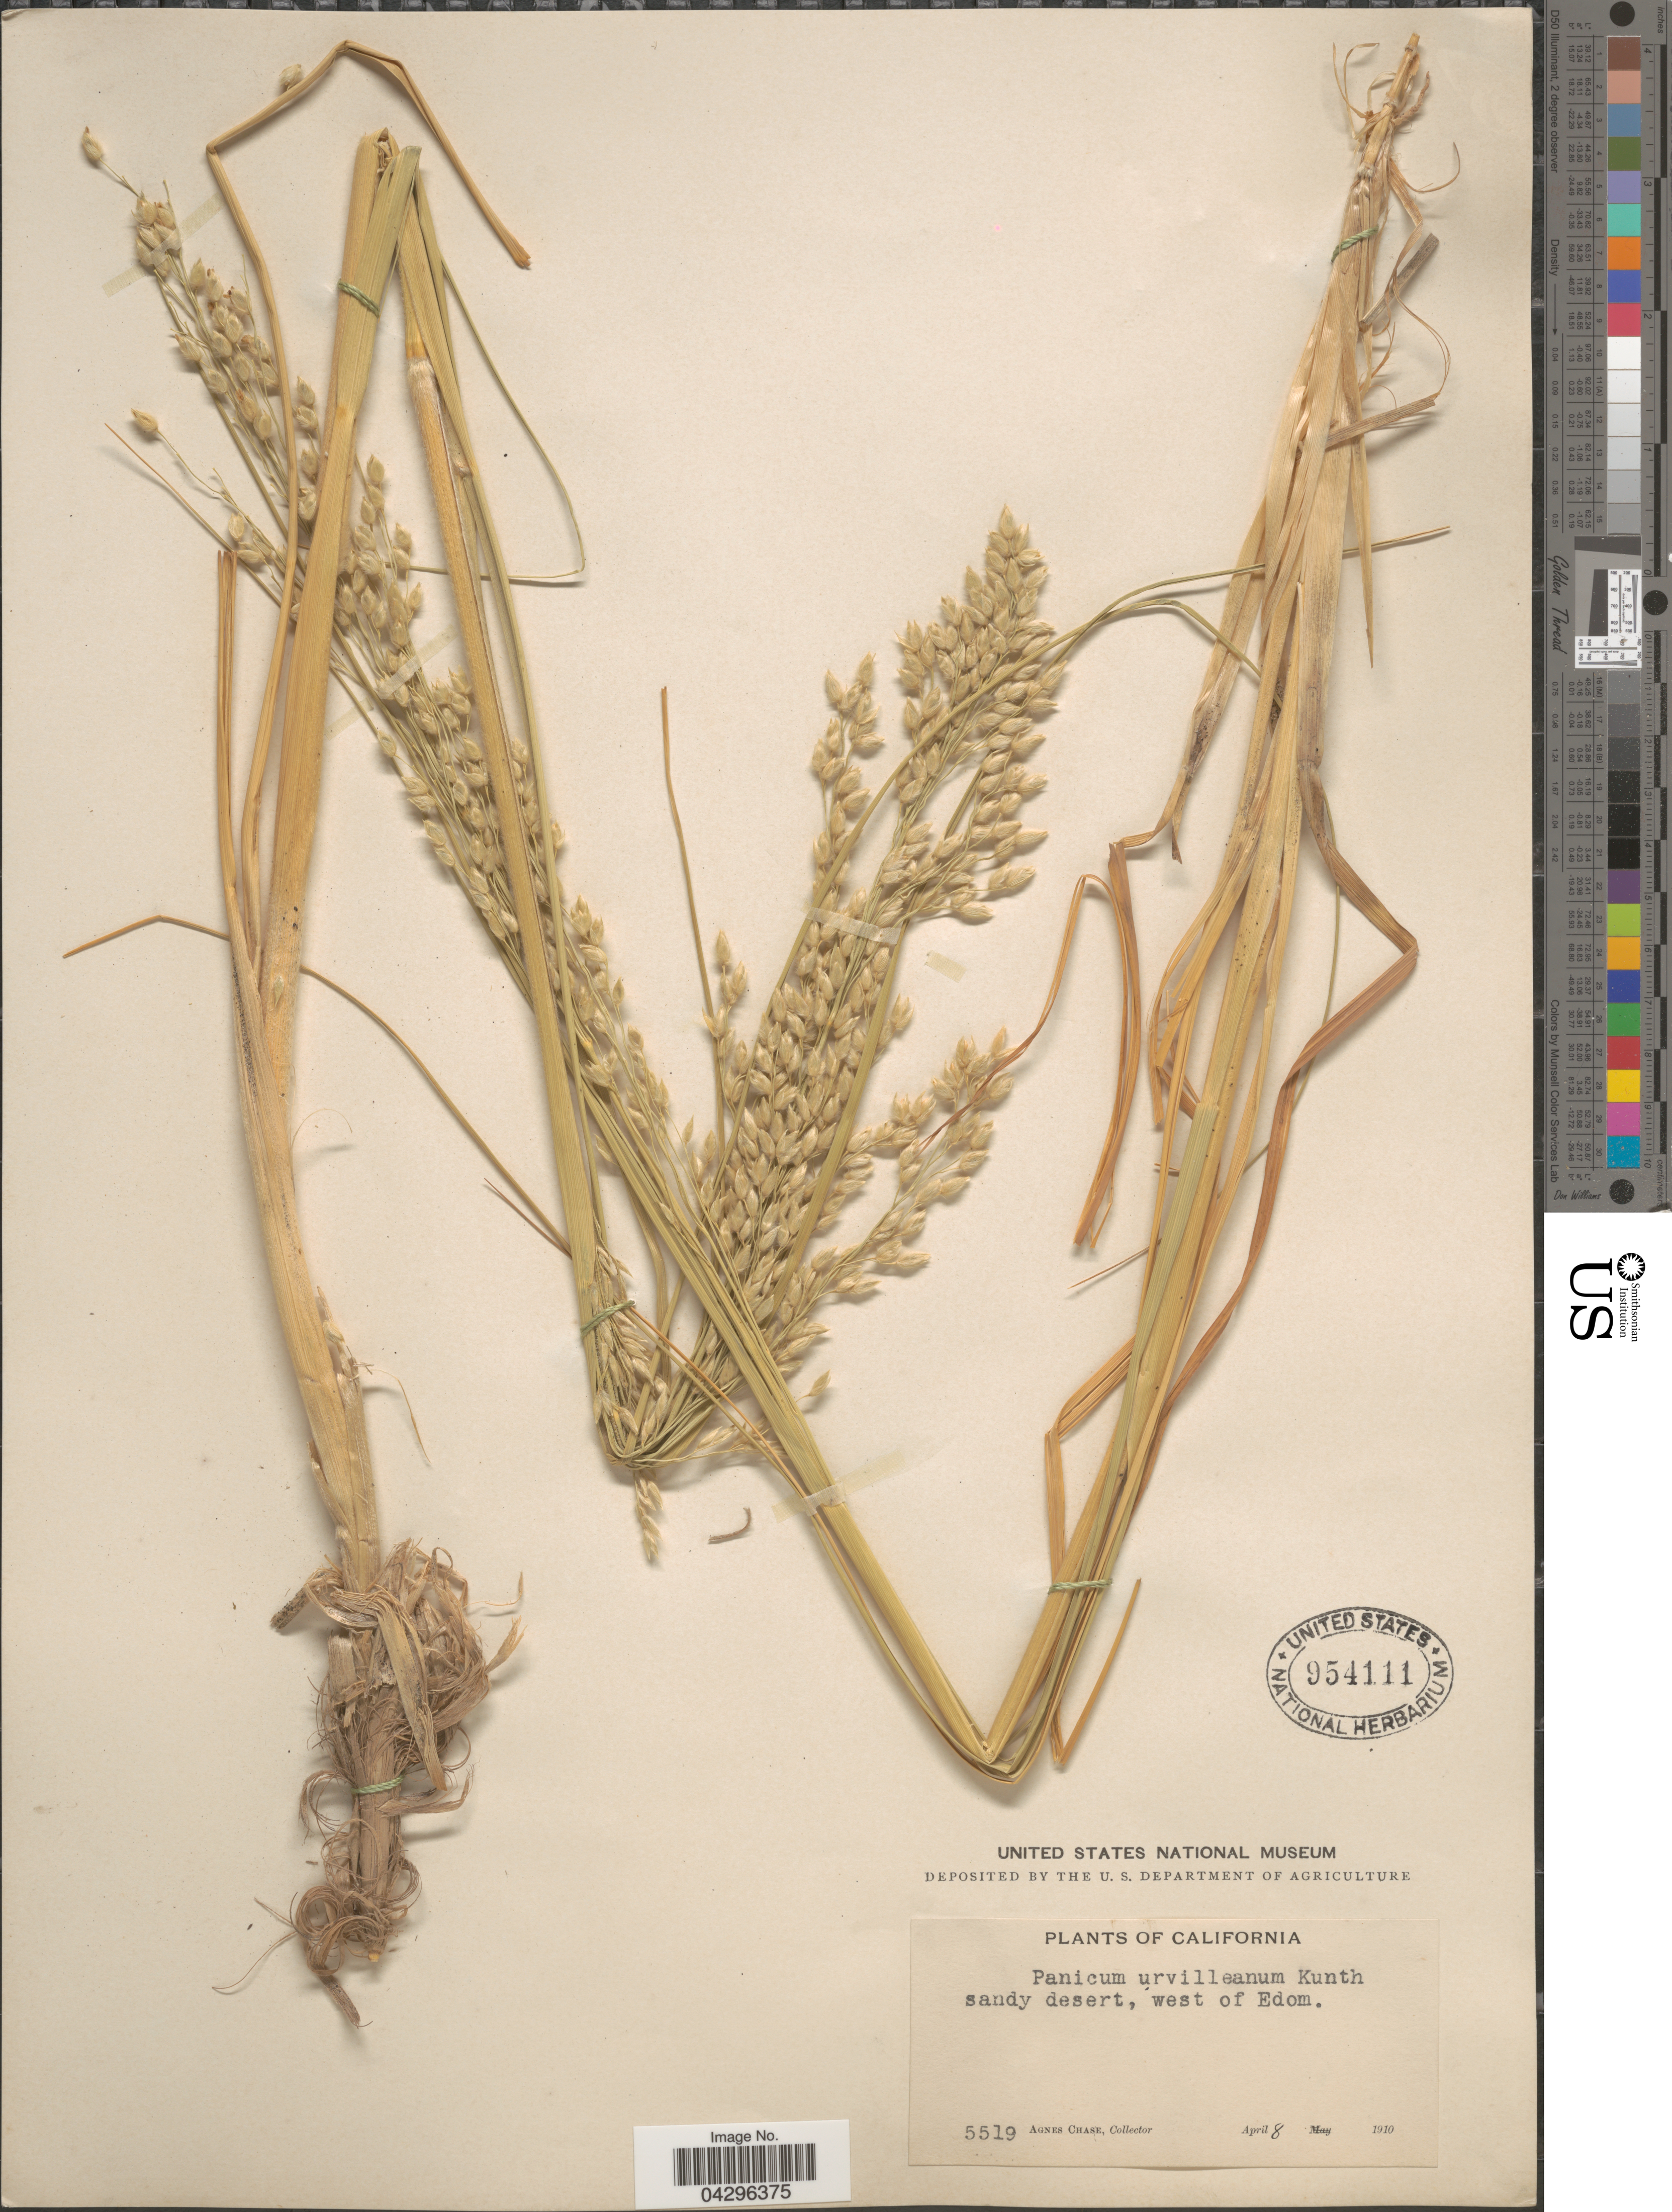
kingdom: Plantae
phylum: Tracheophyta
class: Liliopsida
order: Poales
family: Poaceae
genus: Panicum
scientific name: Panicum urvilleanum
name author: Kunth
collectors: A. Chase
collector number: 5519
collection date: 1910-04-08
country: United States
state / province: California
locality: Sandy desert, west of Edom.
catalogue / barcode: US 954111